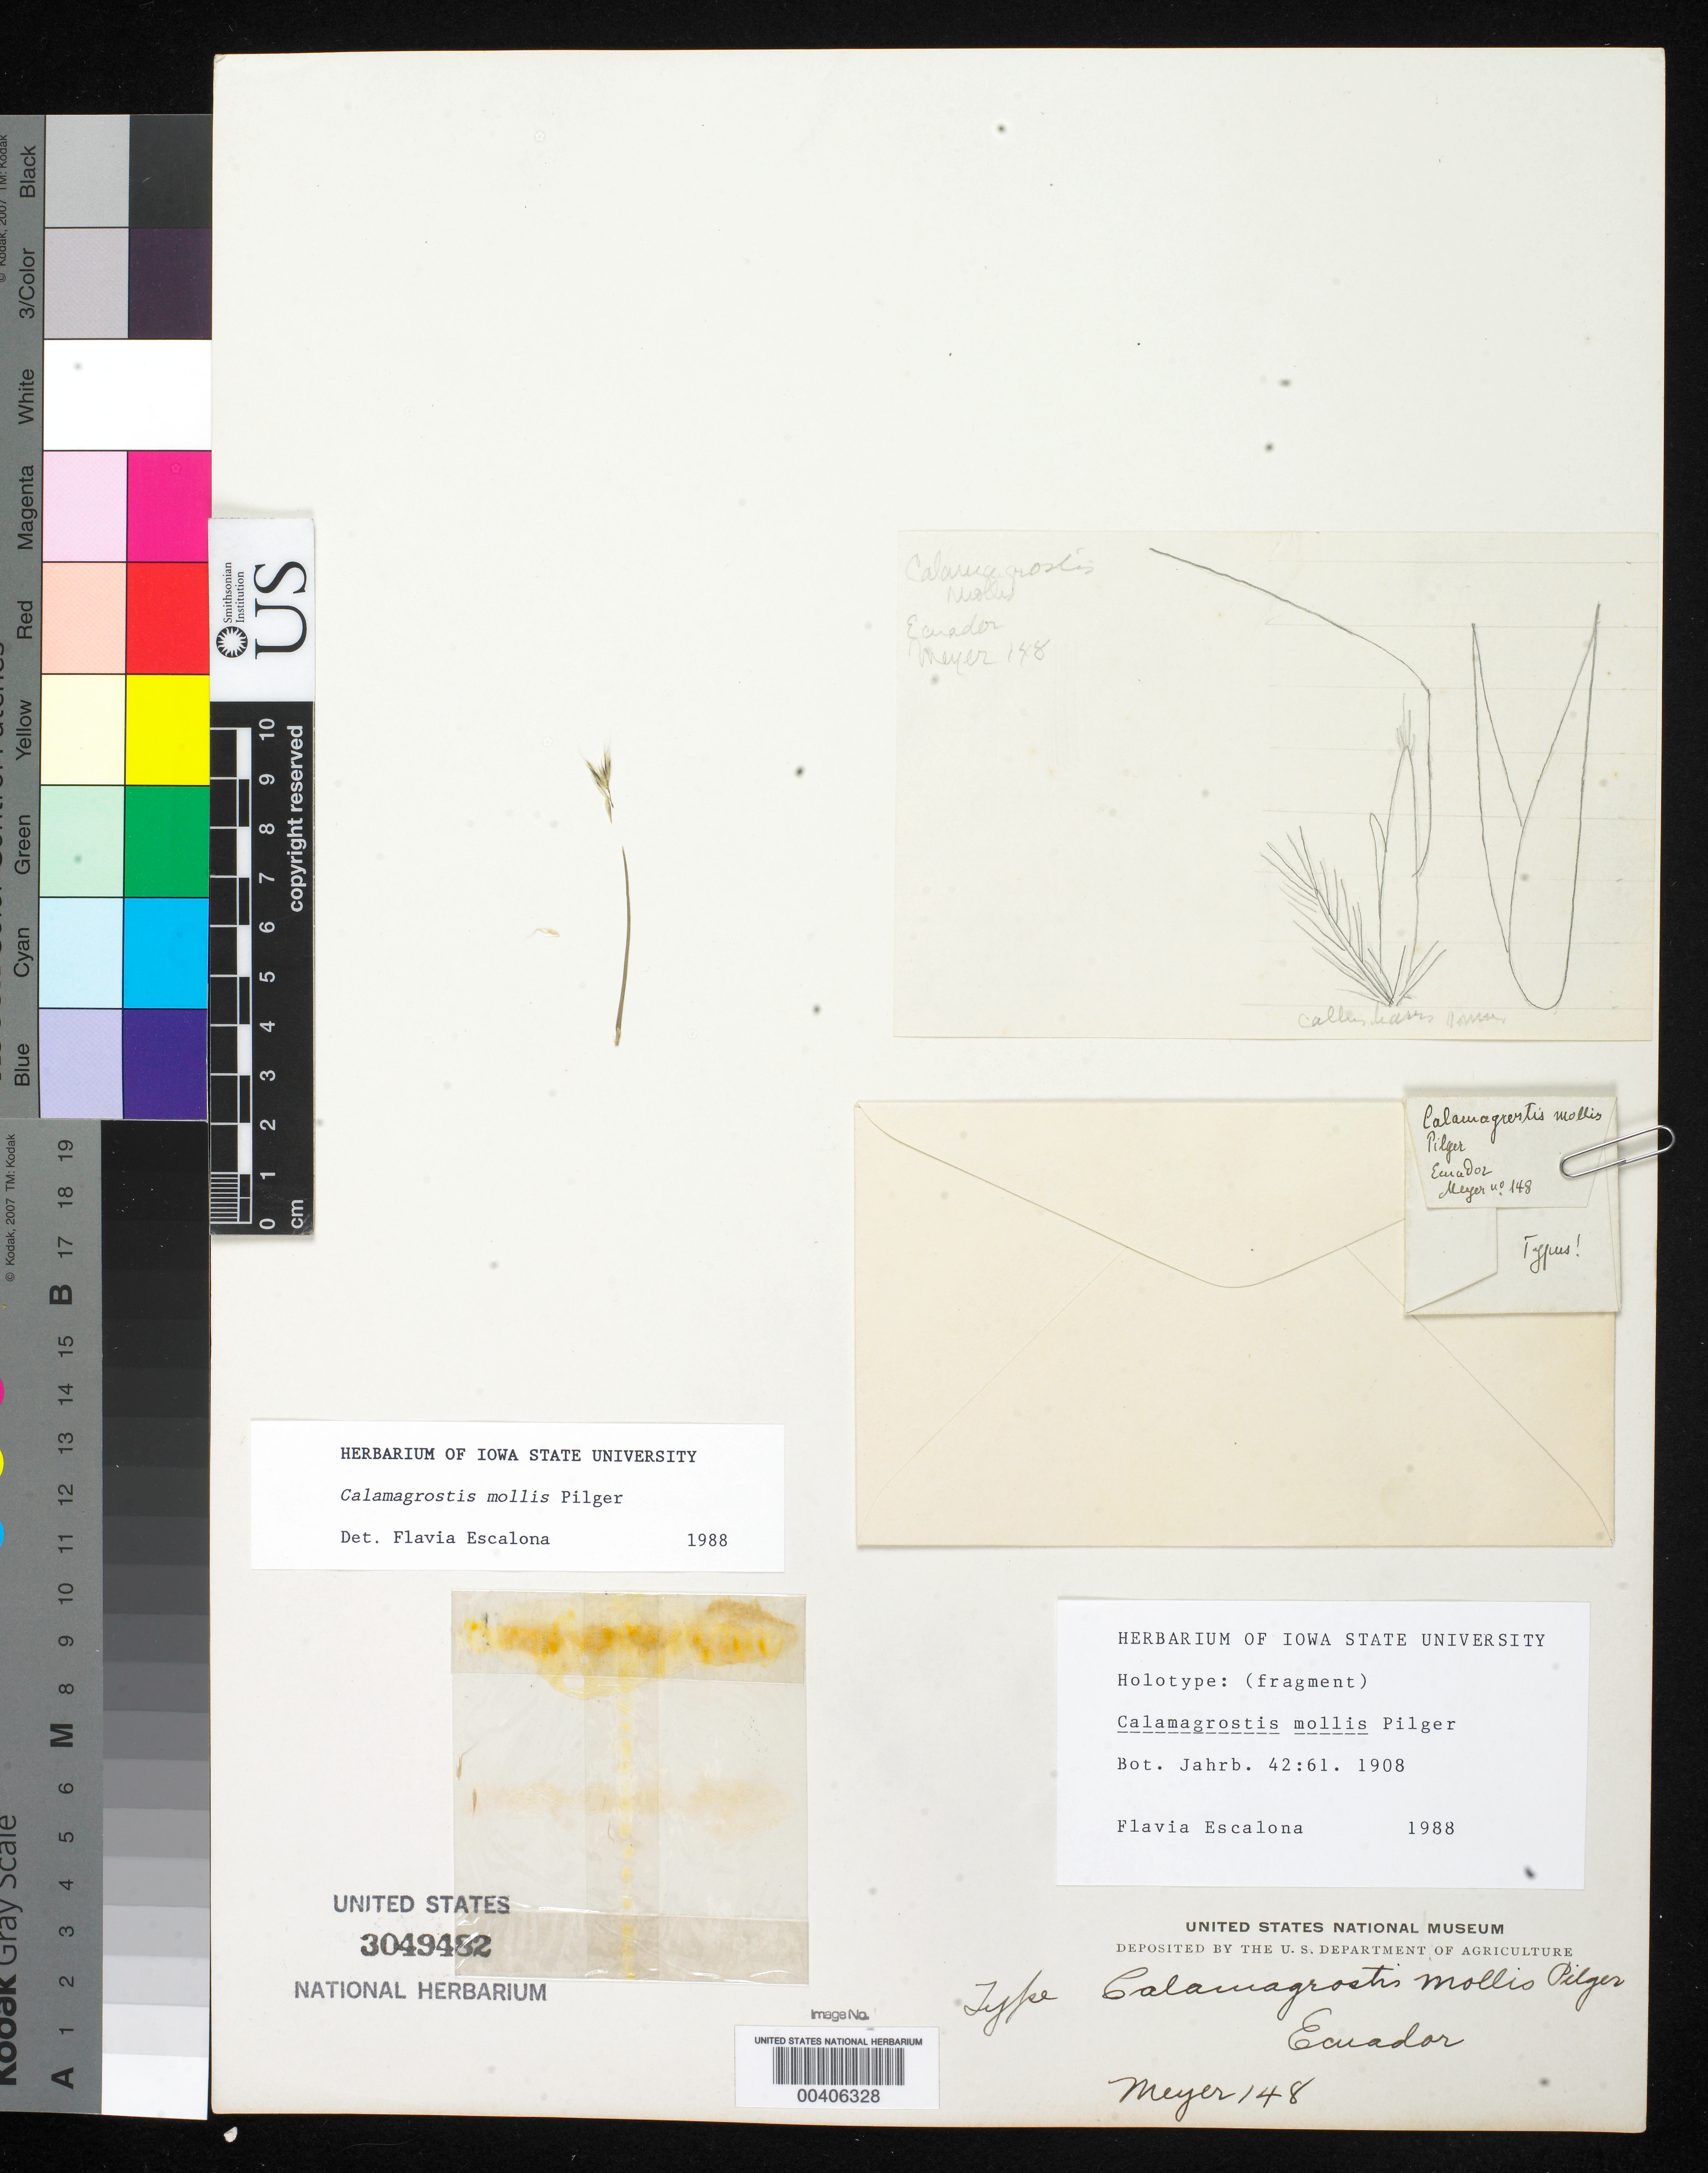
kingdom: Plantae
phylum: Tracheophyta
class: Liliopsida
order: Poales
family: Poaceae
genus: Calamagrostis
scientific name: Calamagrostis mollis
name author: Pilg.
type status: Type Fragment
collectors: H. Meyer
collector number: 148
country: Ecuador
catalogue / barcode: US 3049482